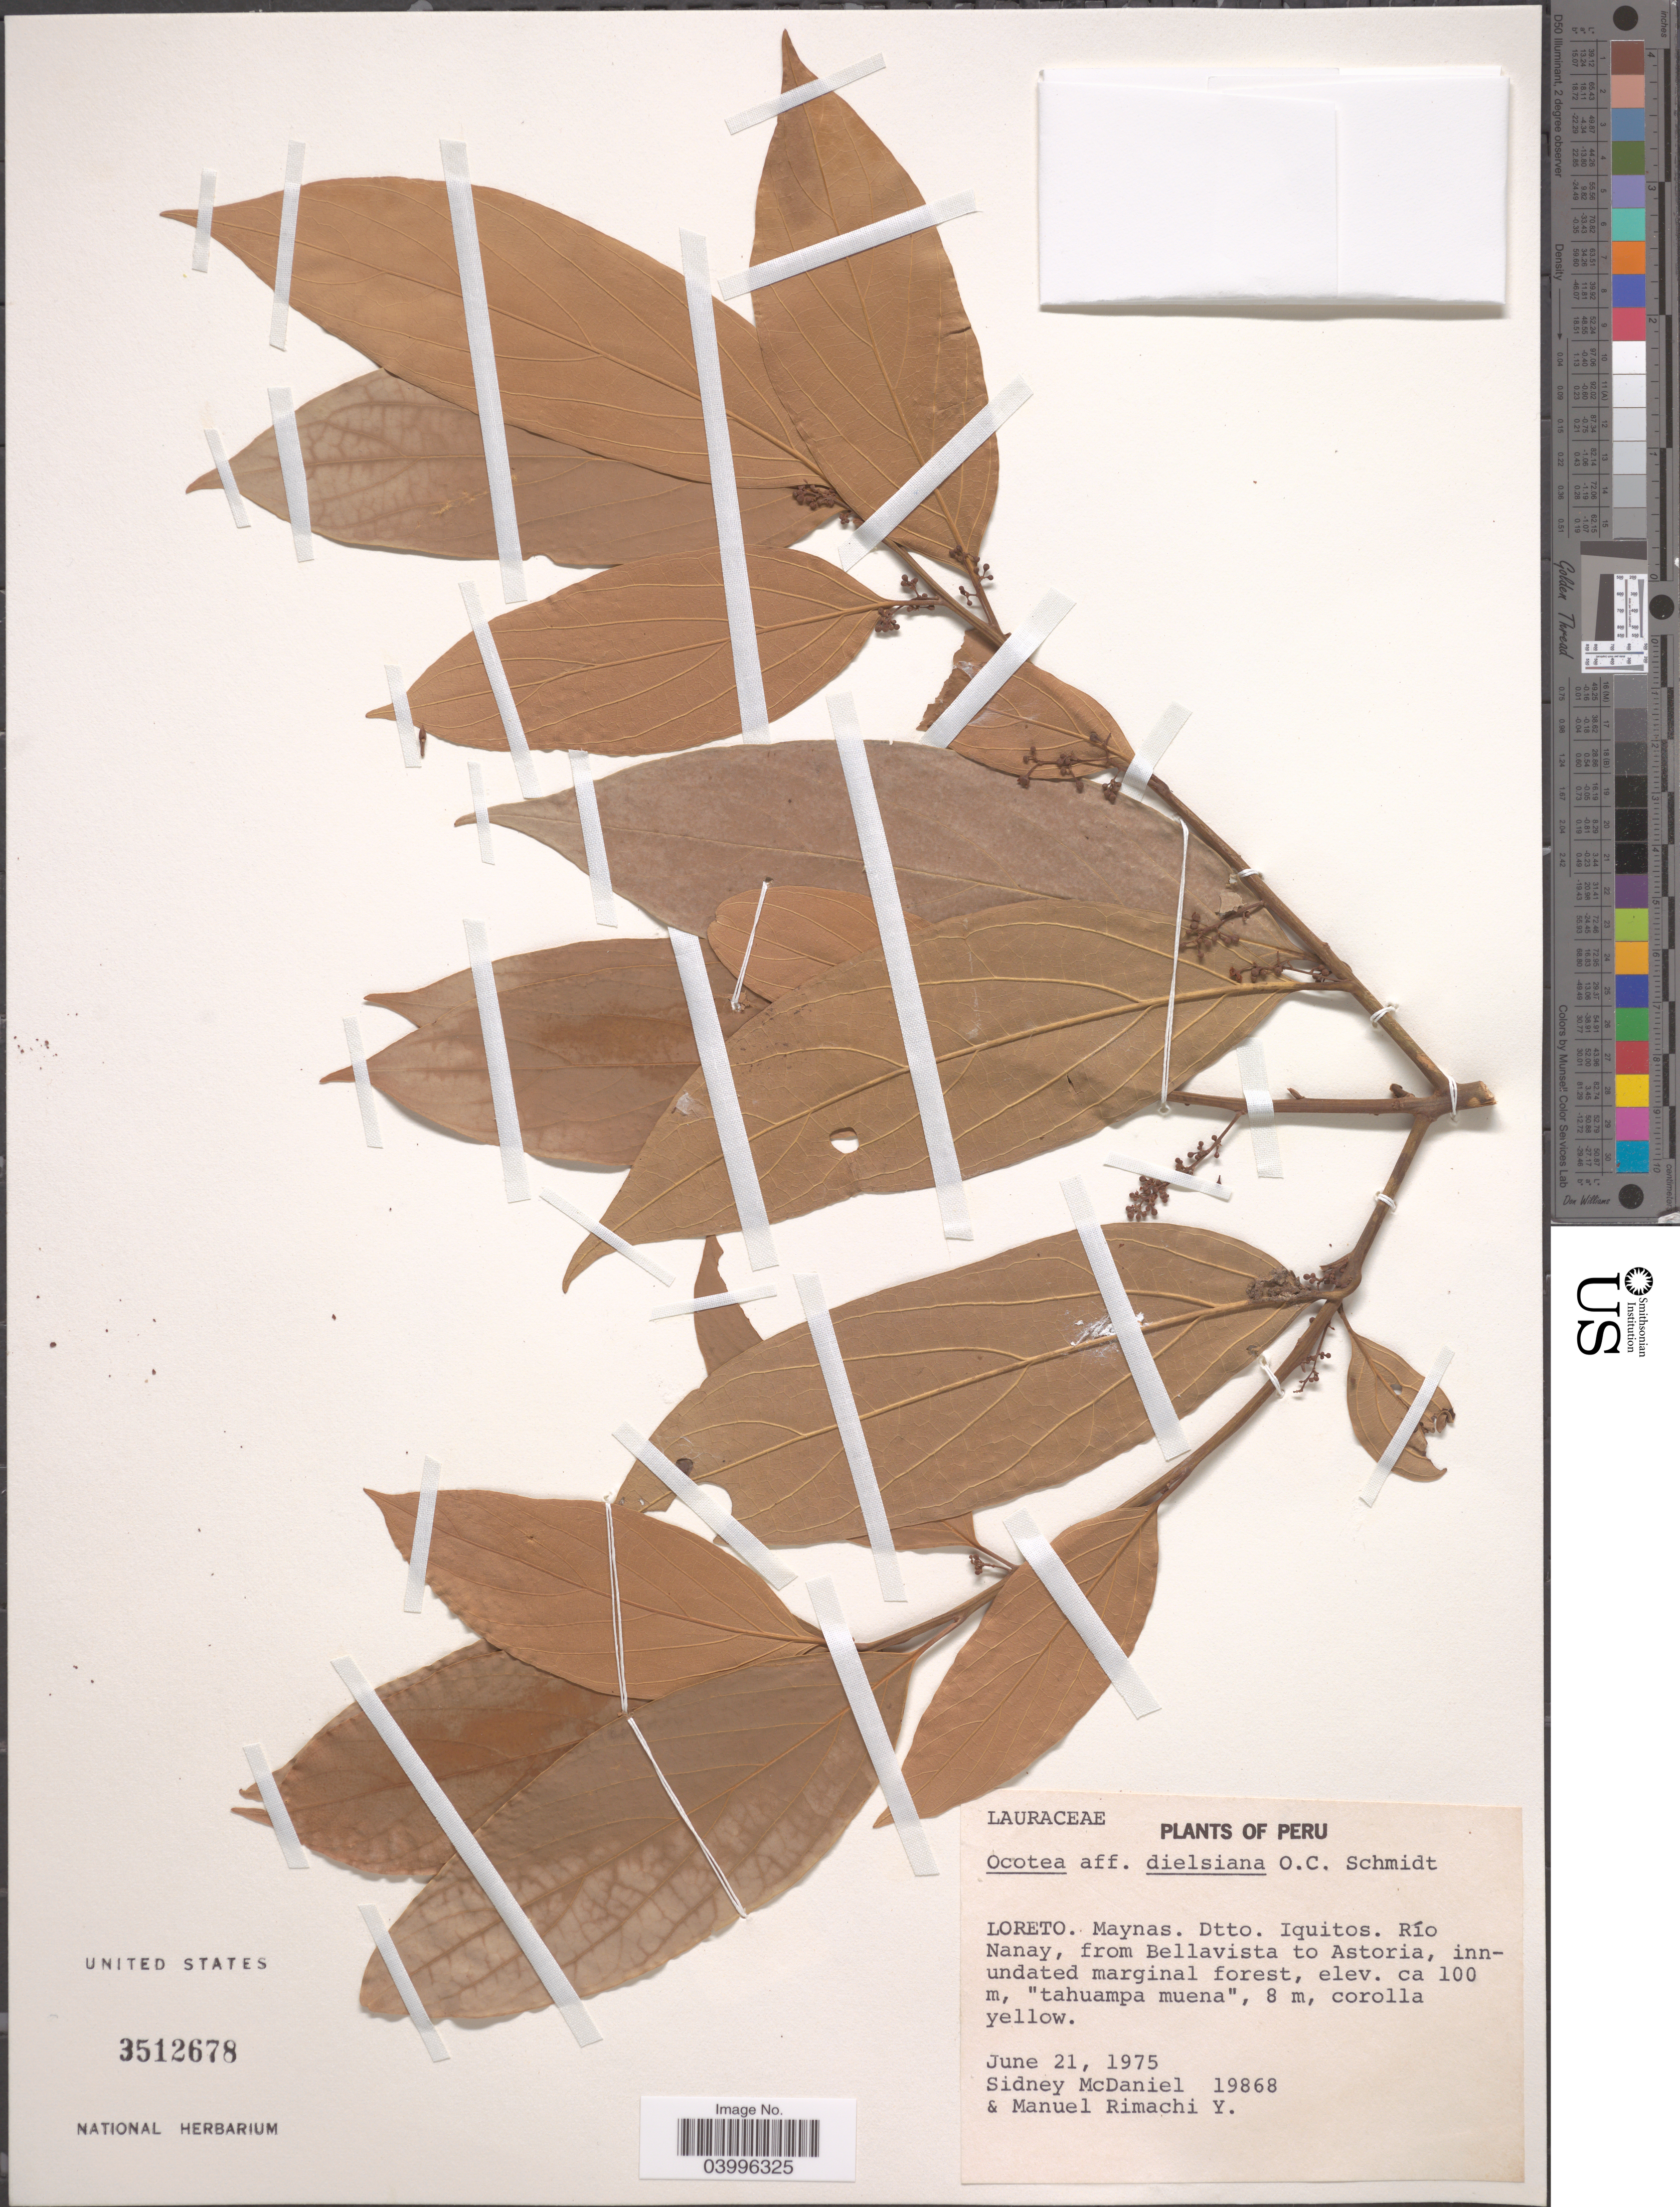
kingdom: Plantae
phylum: Tracheophyta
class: Magnoliopsida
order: Laurales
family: Lauraceae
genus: Ocotea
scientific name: Ocotea dielsiana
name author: O.C. Schmidt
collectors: S. McDaniel & M. Rimachi Y.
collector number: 19868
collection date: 1975-06-21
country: Peru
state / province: Loreto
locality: Maynas. Dtto. Iquitos. Río Nanay, from Bellavista to Astoria.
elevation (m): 100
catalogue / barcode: US 3512678